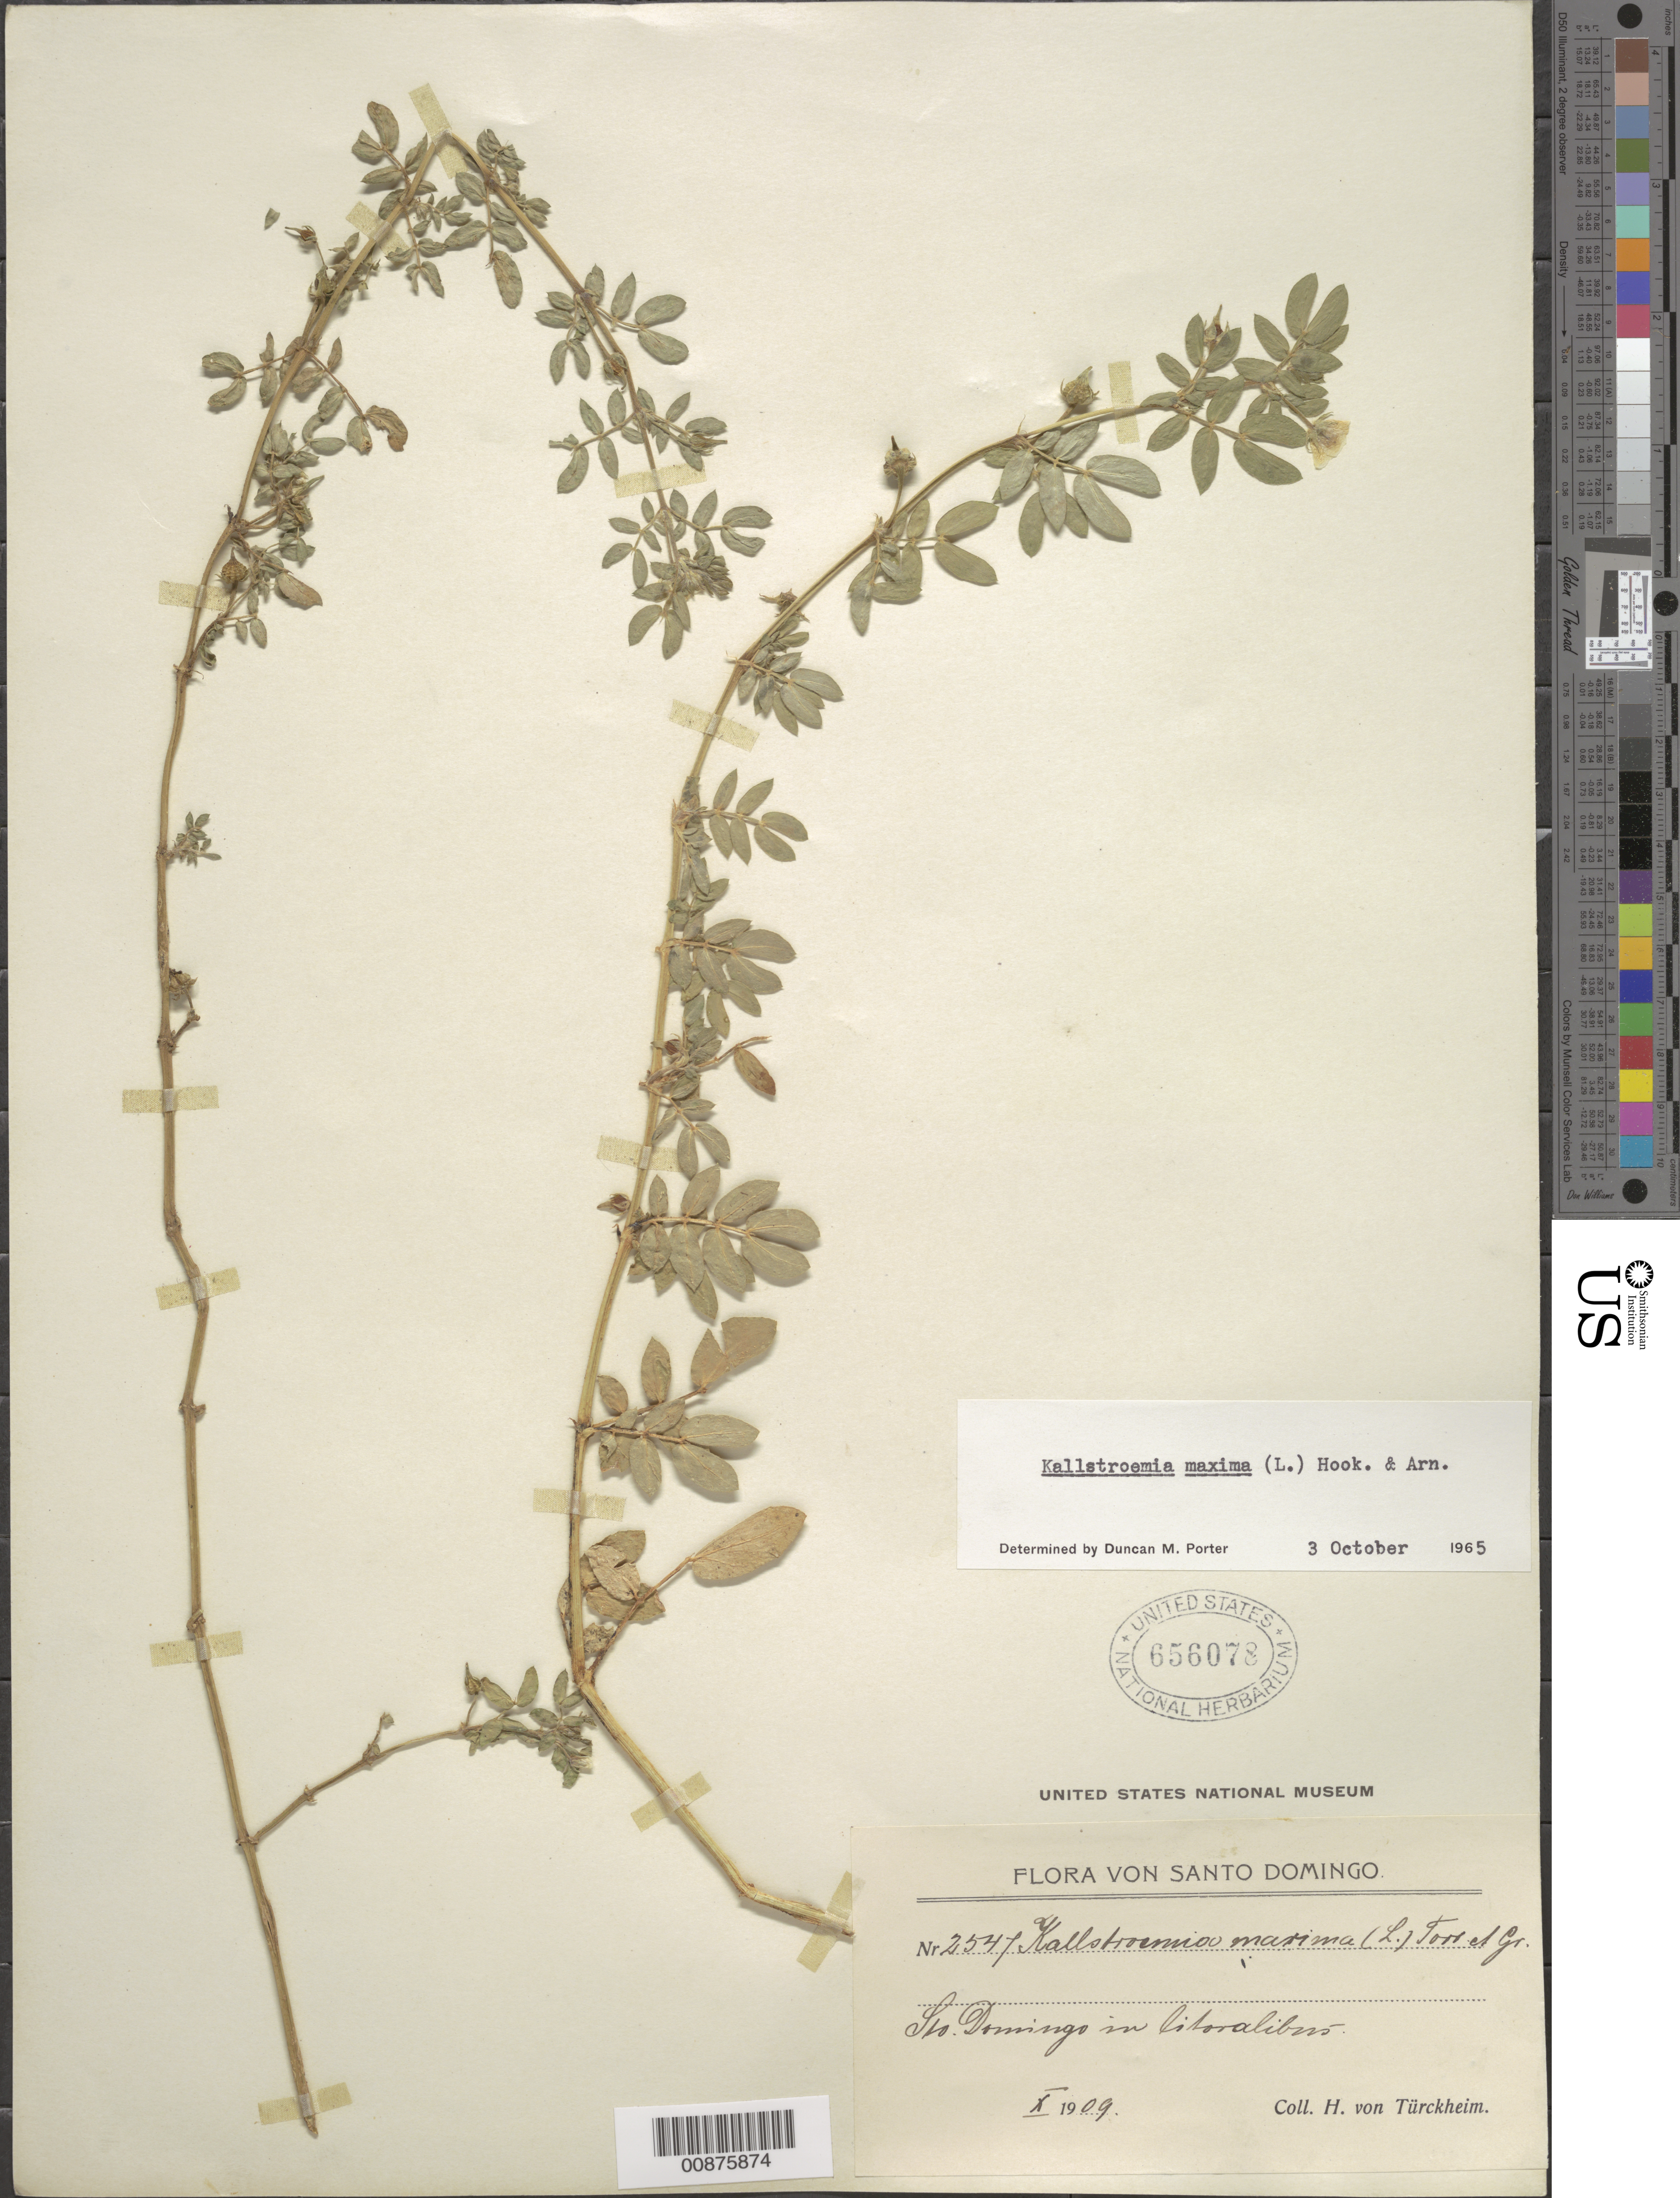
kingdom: Plantae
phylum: Tracheophyta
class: Magnoliopsida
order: Zygophyllales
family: Zygophyllaceae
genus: Kallstroemia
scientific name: Kallstroemia maxima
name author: (L.) Hook. & Arn.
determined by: Porter, D. M.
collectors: H. von Türckheim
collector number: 2547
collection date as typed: Oct 1909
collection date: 1909-10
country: Dominican Republic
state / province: Distrito Nacional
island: Hispaniola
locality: Santo Domingo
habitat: In "litoralibus"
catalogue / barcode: US 656078